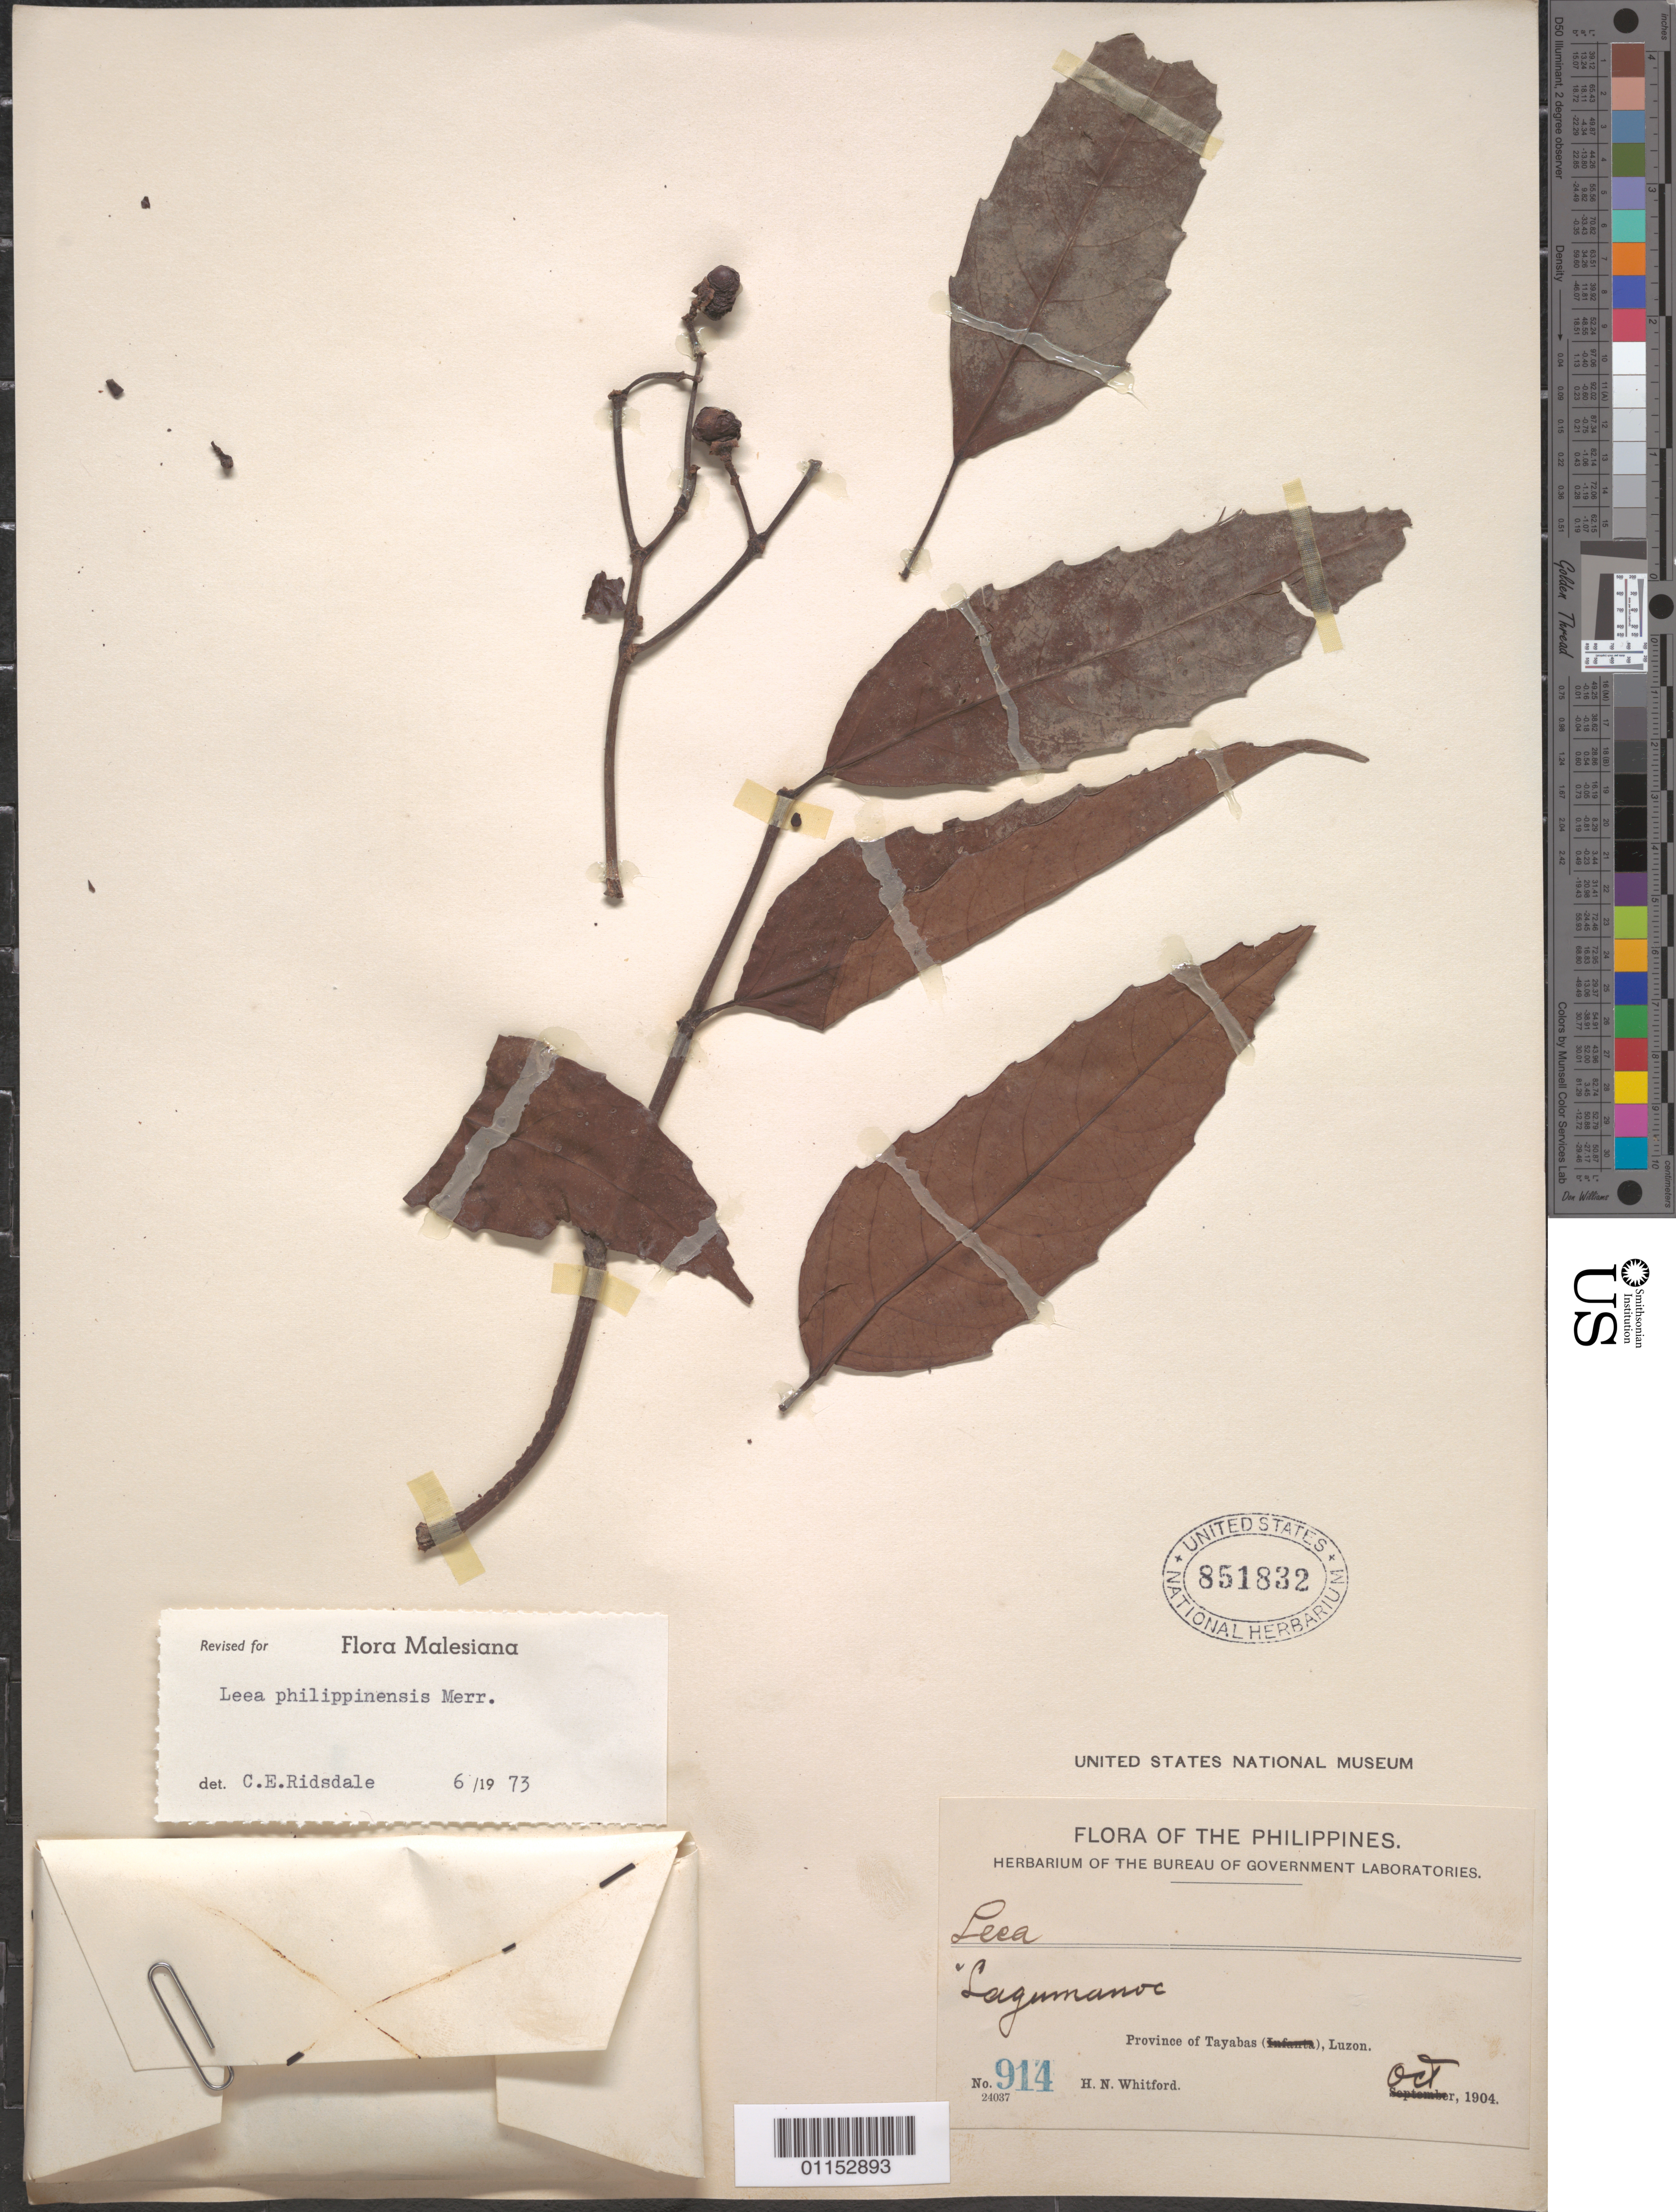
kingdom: Plantae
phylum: Tracheophyta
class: Magnoliopsida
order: Vitales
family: Vitaceae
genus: Leea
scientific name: Leea philippinensis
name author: Merr.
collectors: H. N. Whitford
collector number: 914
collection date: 1904-10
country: Philippines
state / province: Calabarzon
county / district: Quezon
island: Luzon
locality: Luzon. Tayabas.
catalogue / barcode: US 851832